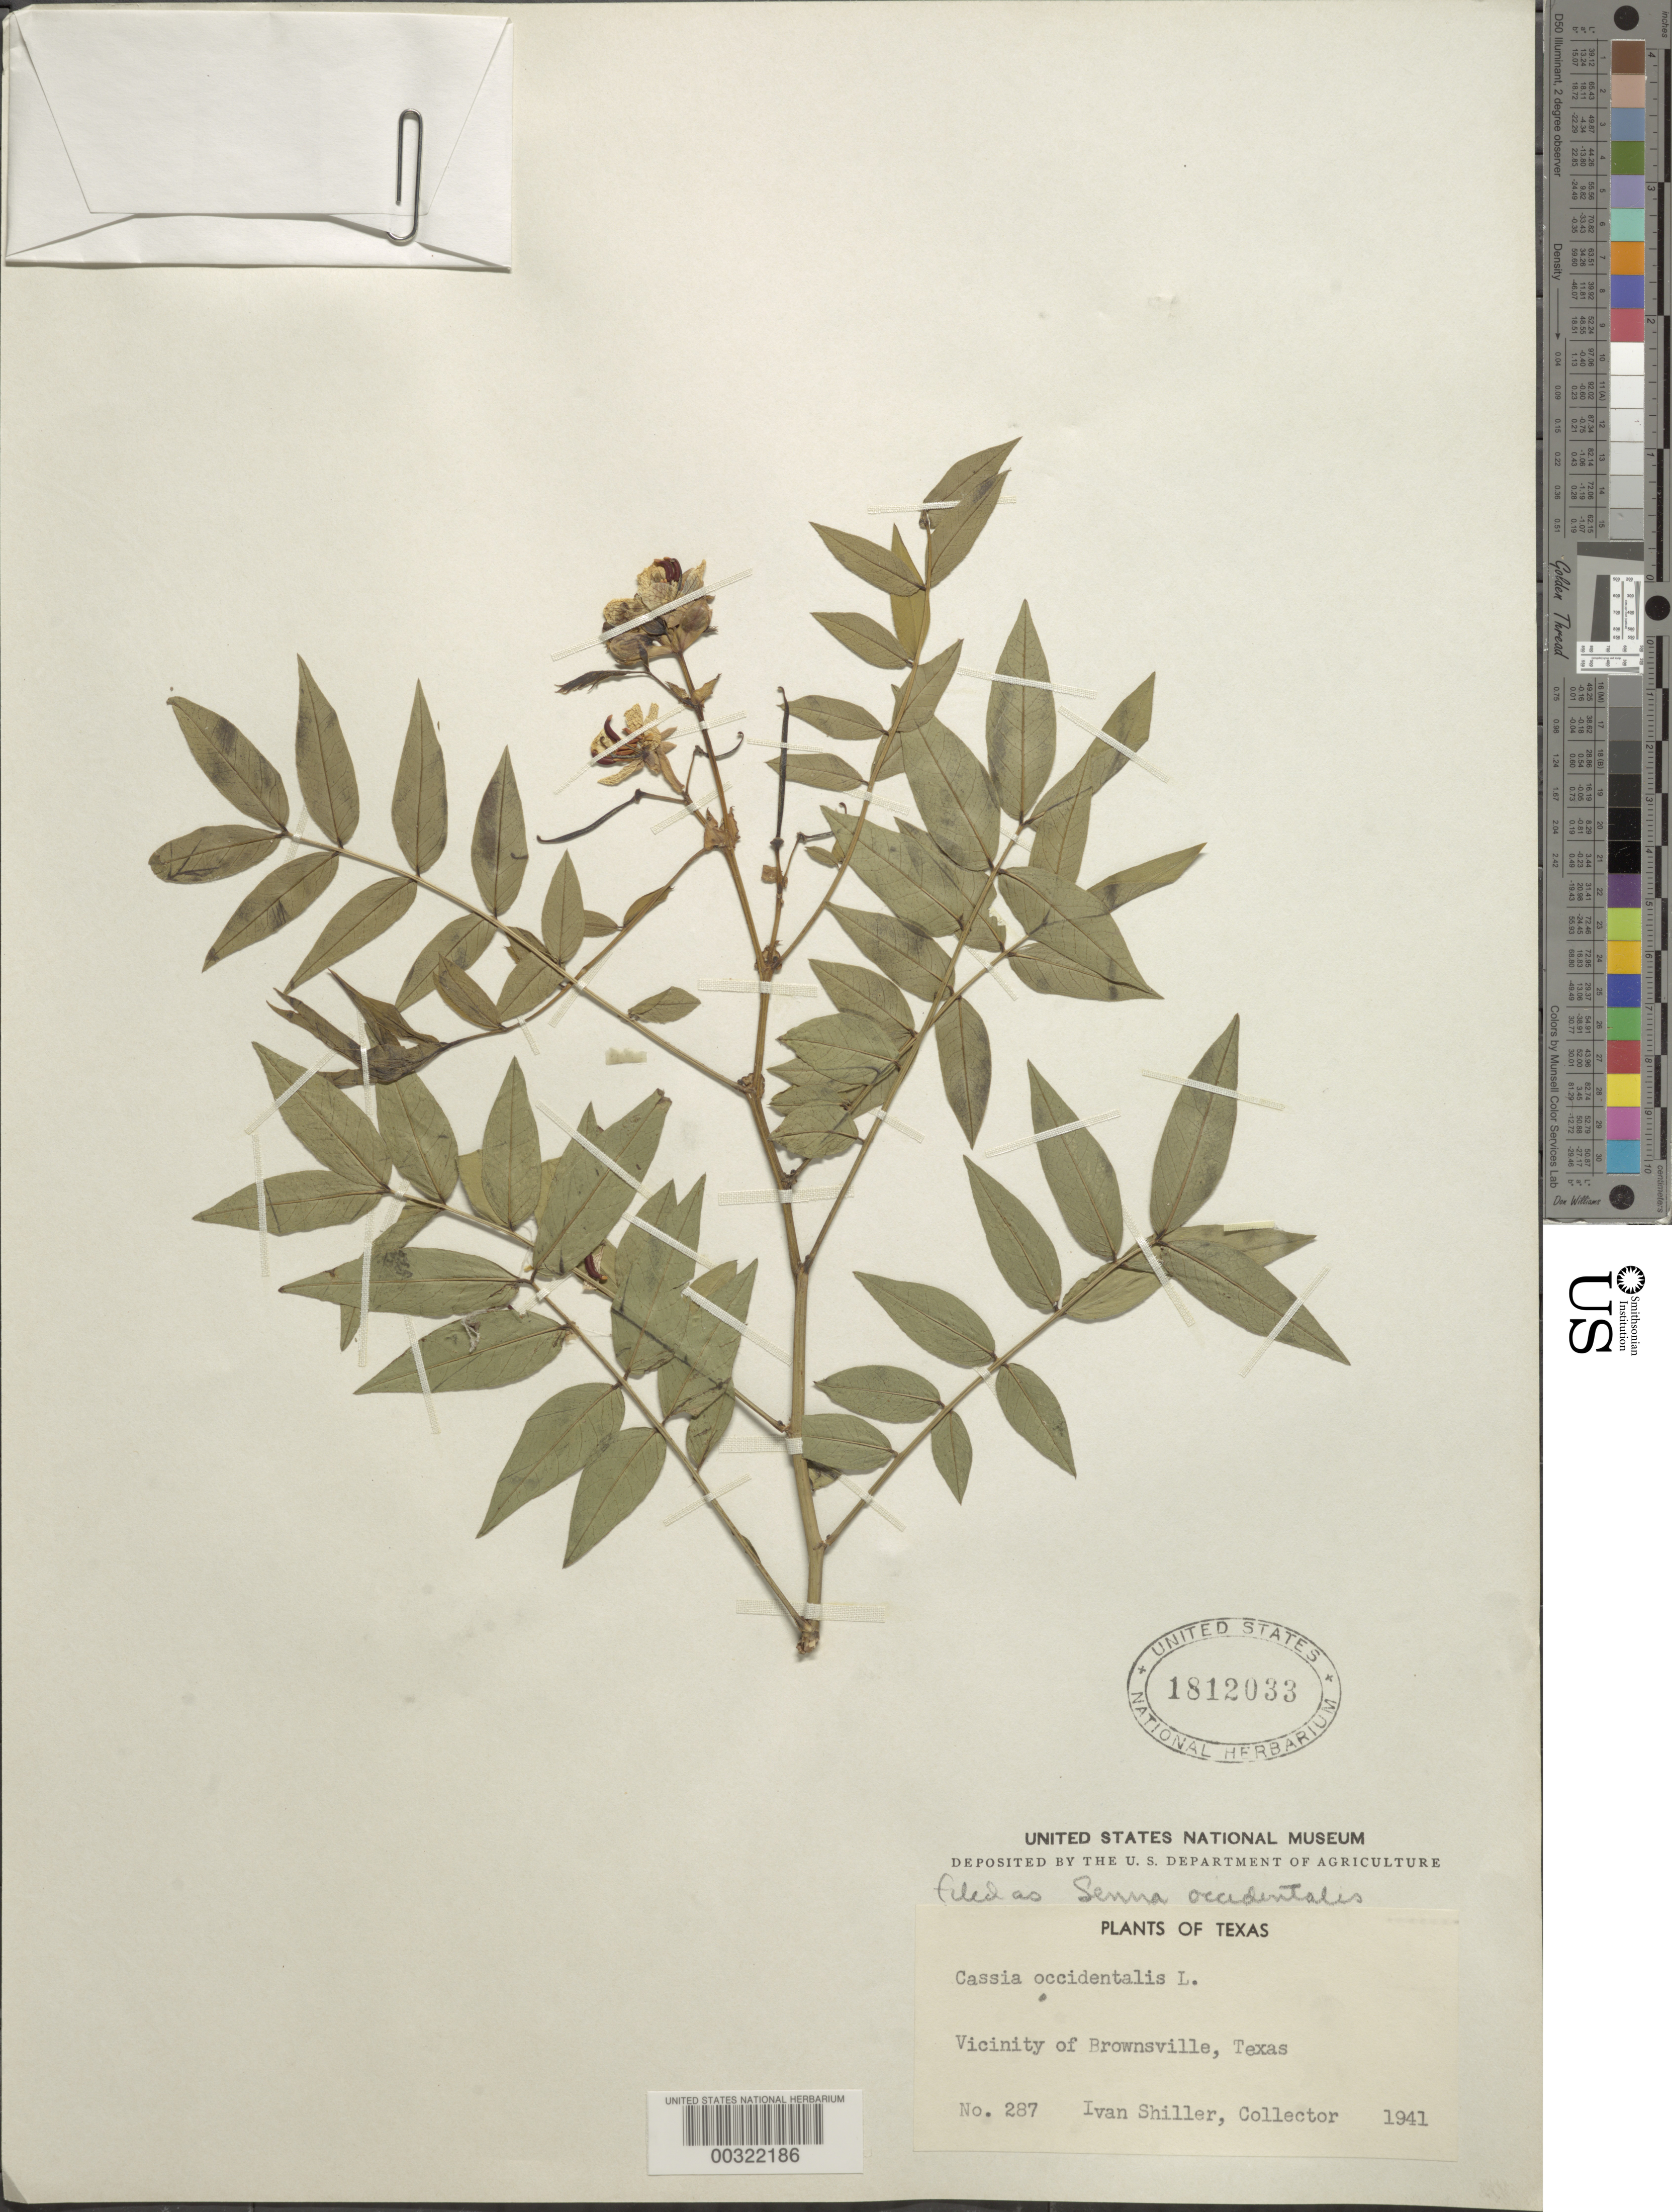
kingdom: Plantae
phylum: Tracheophyta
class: Magnoliopsida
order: Fabales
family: Fabaceae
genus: Senna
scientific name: Senna occidentalis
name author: (L.) Link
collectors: I. Schiller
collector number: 287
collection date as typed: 1941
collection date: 1941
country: United States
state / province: Texas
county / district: Cameron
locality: Vicinity of brownsville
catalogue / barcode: US 1812033